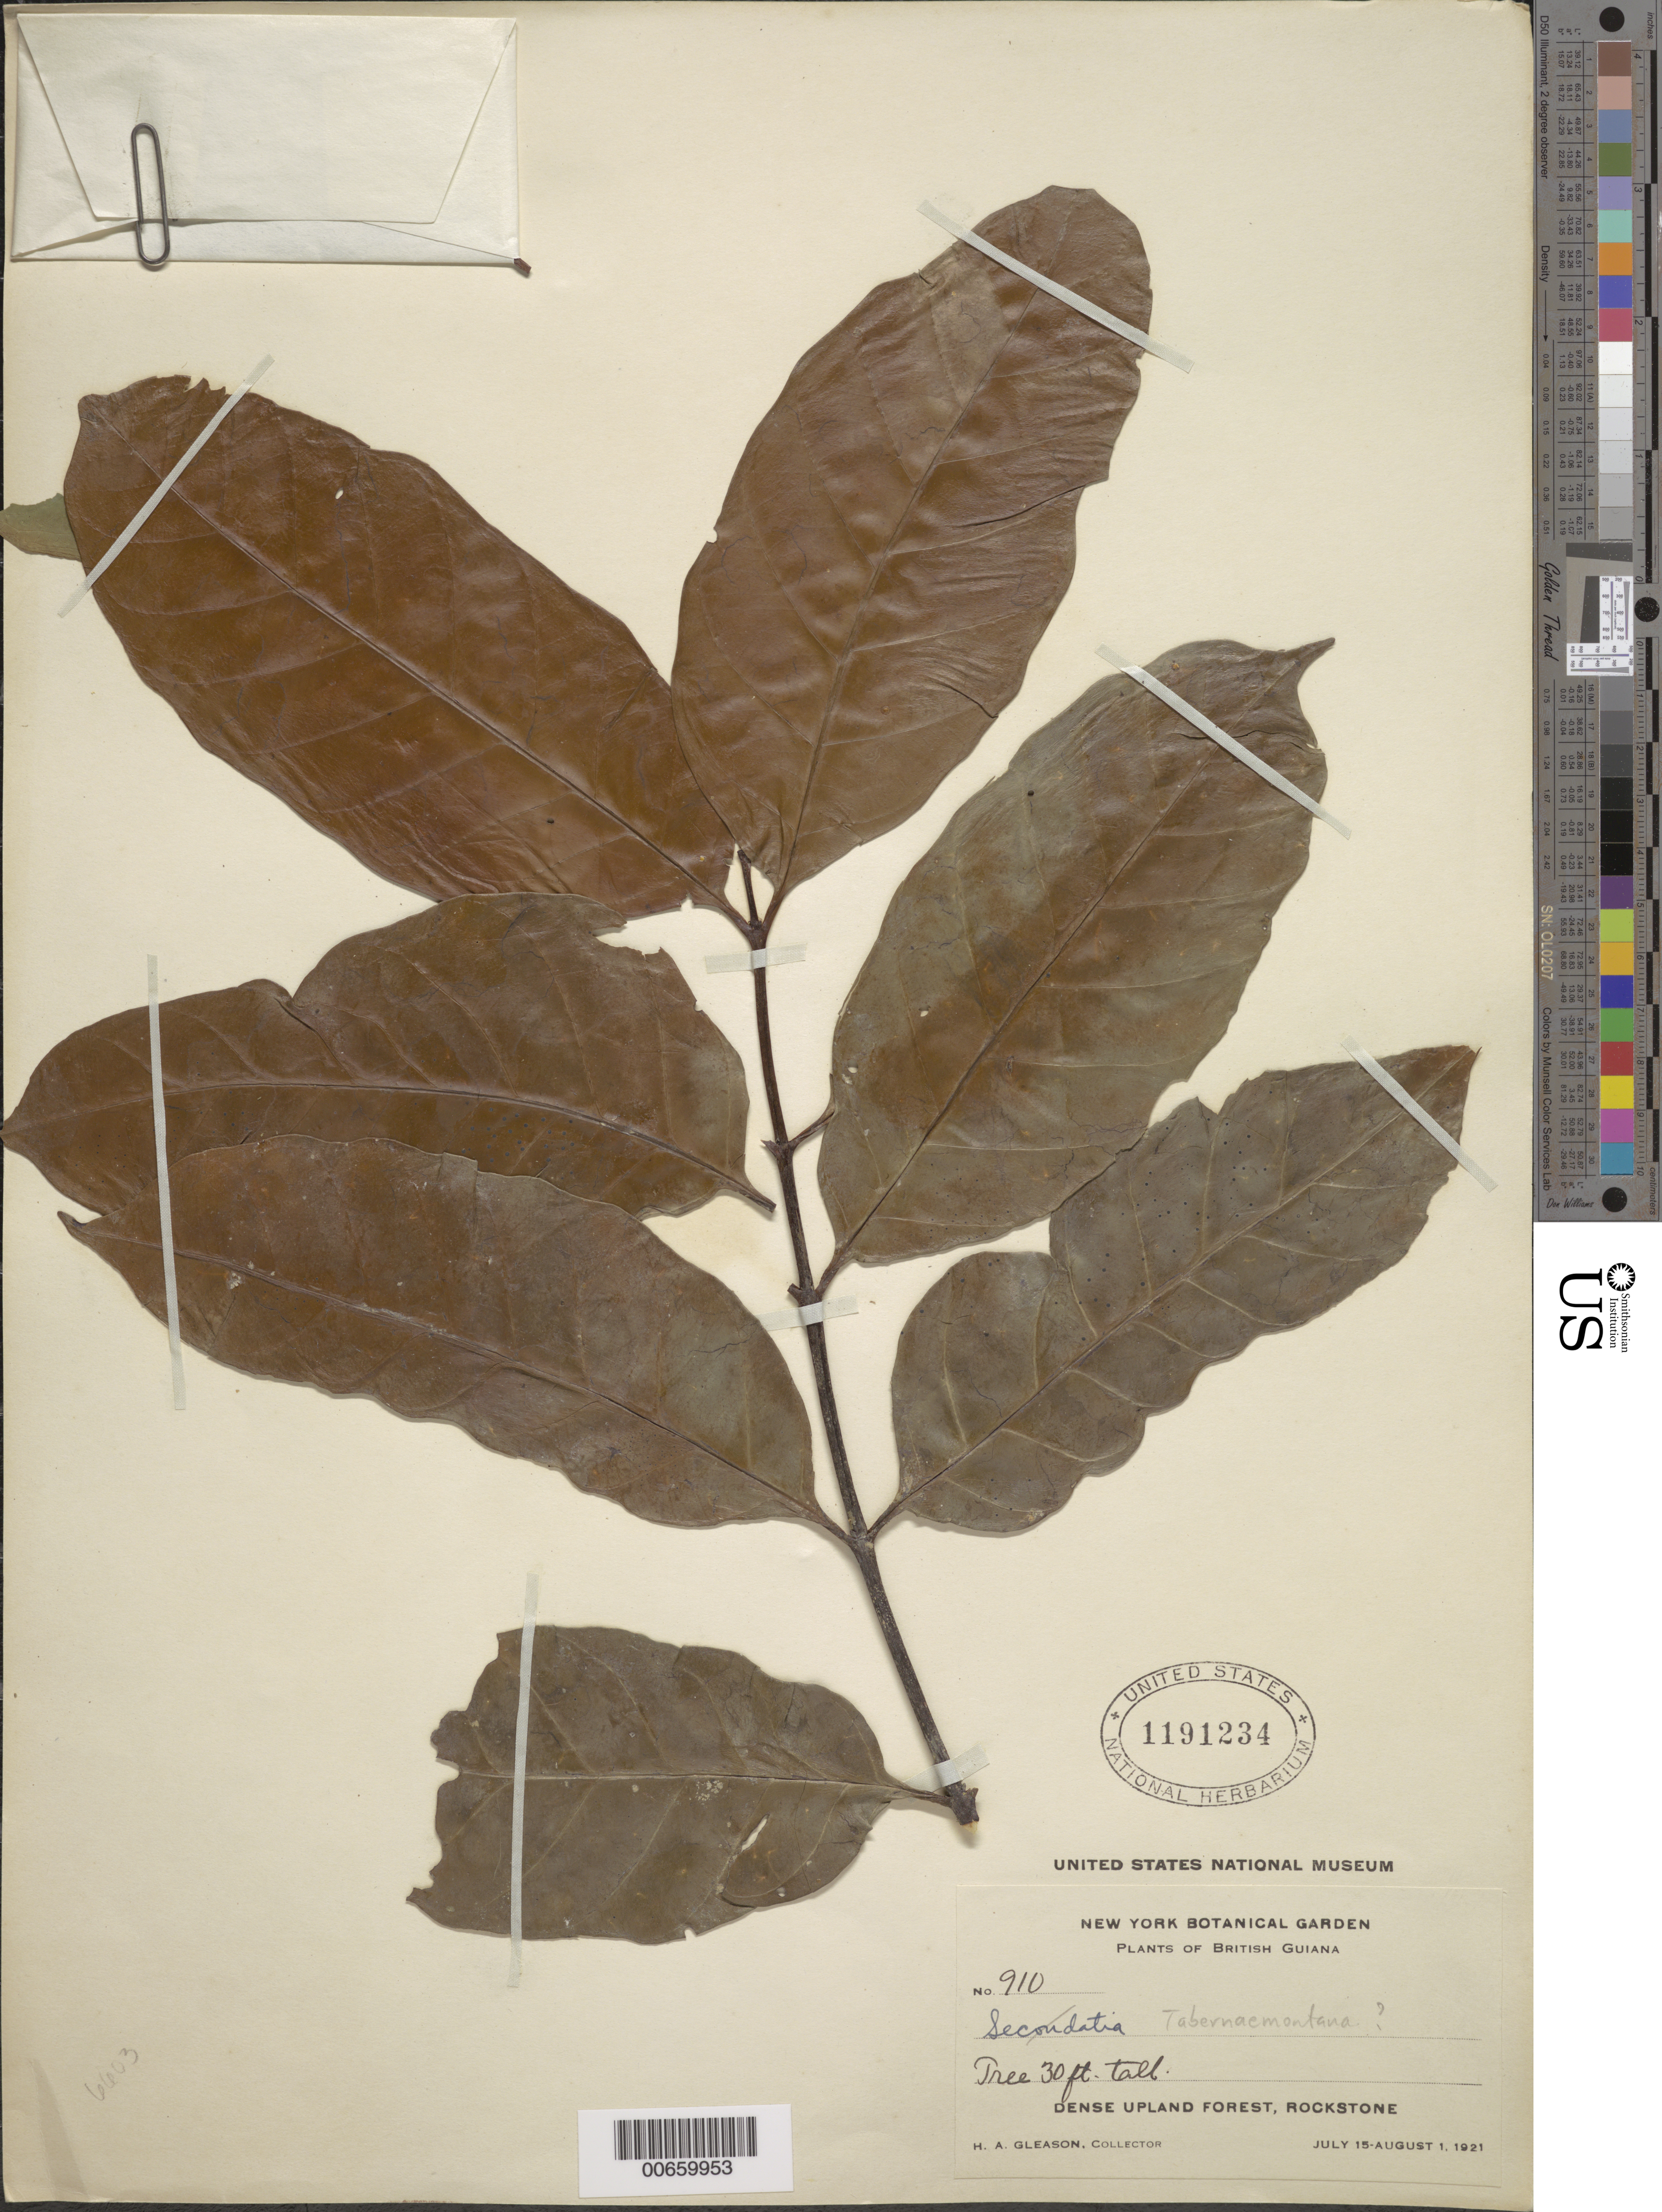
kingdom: Plantae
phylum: Tracheophyta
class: Magnoliopsida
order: Gentianales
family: Apocynaceae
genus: Tabernaemontana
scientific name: Tabernaemontana sp.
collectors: H. A. Gleason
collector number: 910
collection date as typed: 15-Jul-27 to 1-Aug-21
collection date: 1921-08-01/1927-07-15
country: Guyana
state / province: U. Demerara-Berbice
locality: Rockstone, in and about the village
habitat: Dense upland forest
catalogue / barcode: US 1191234